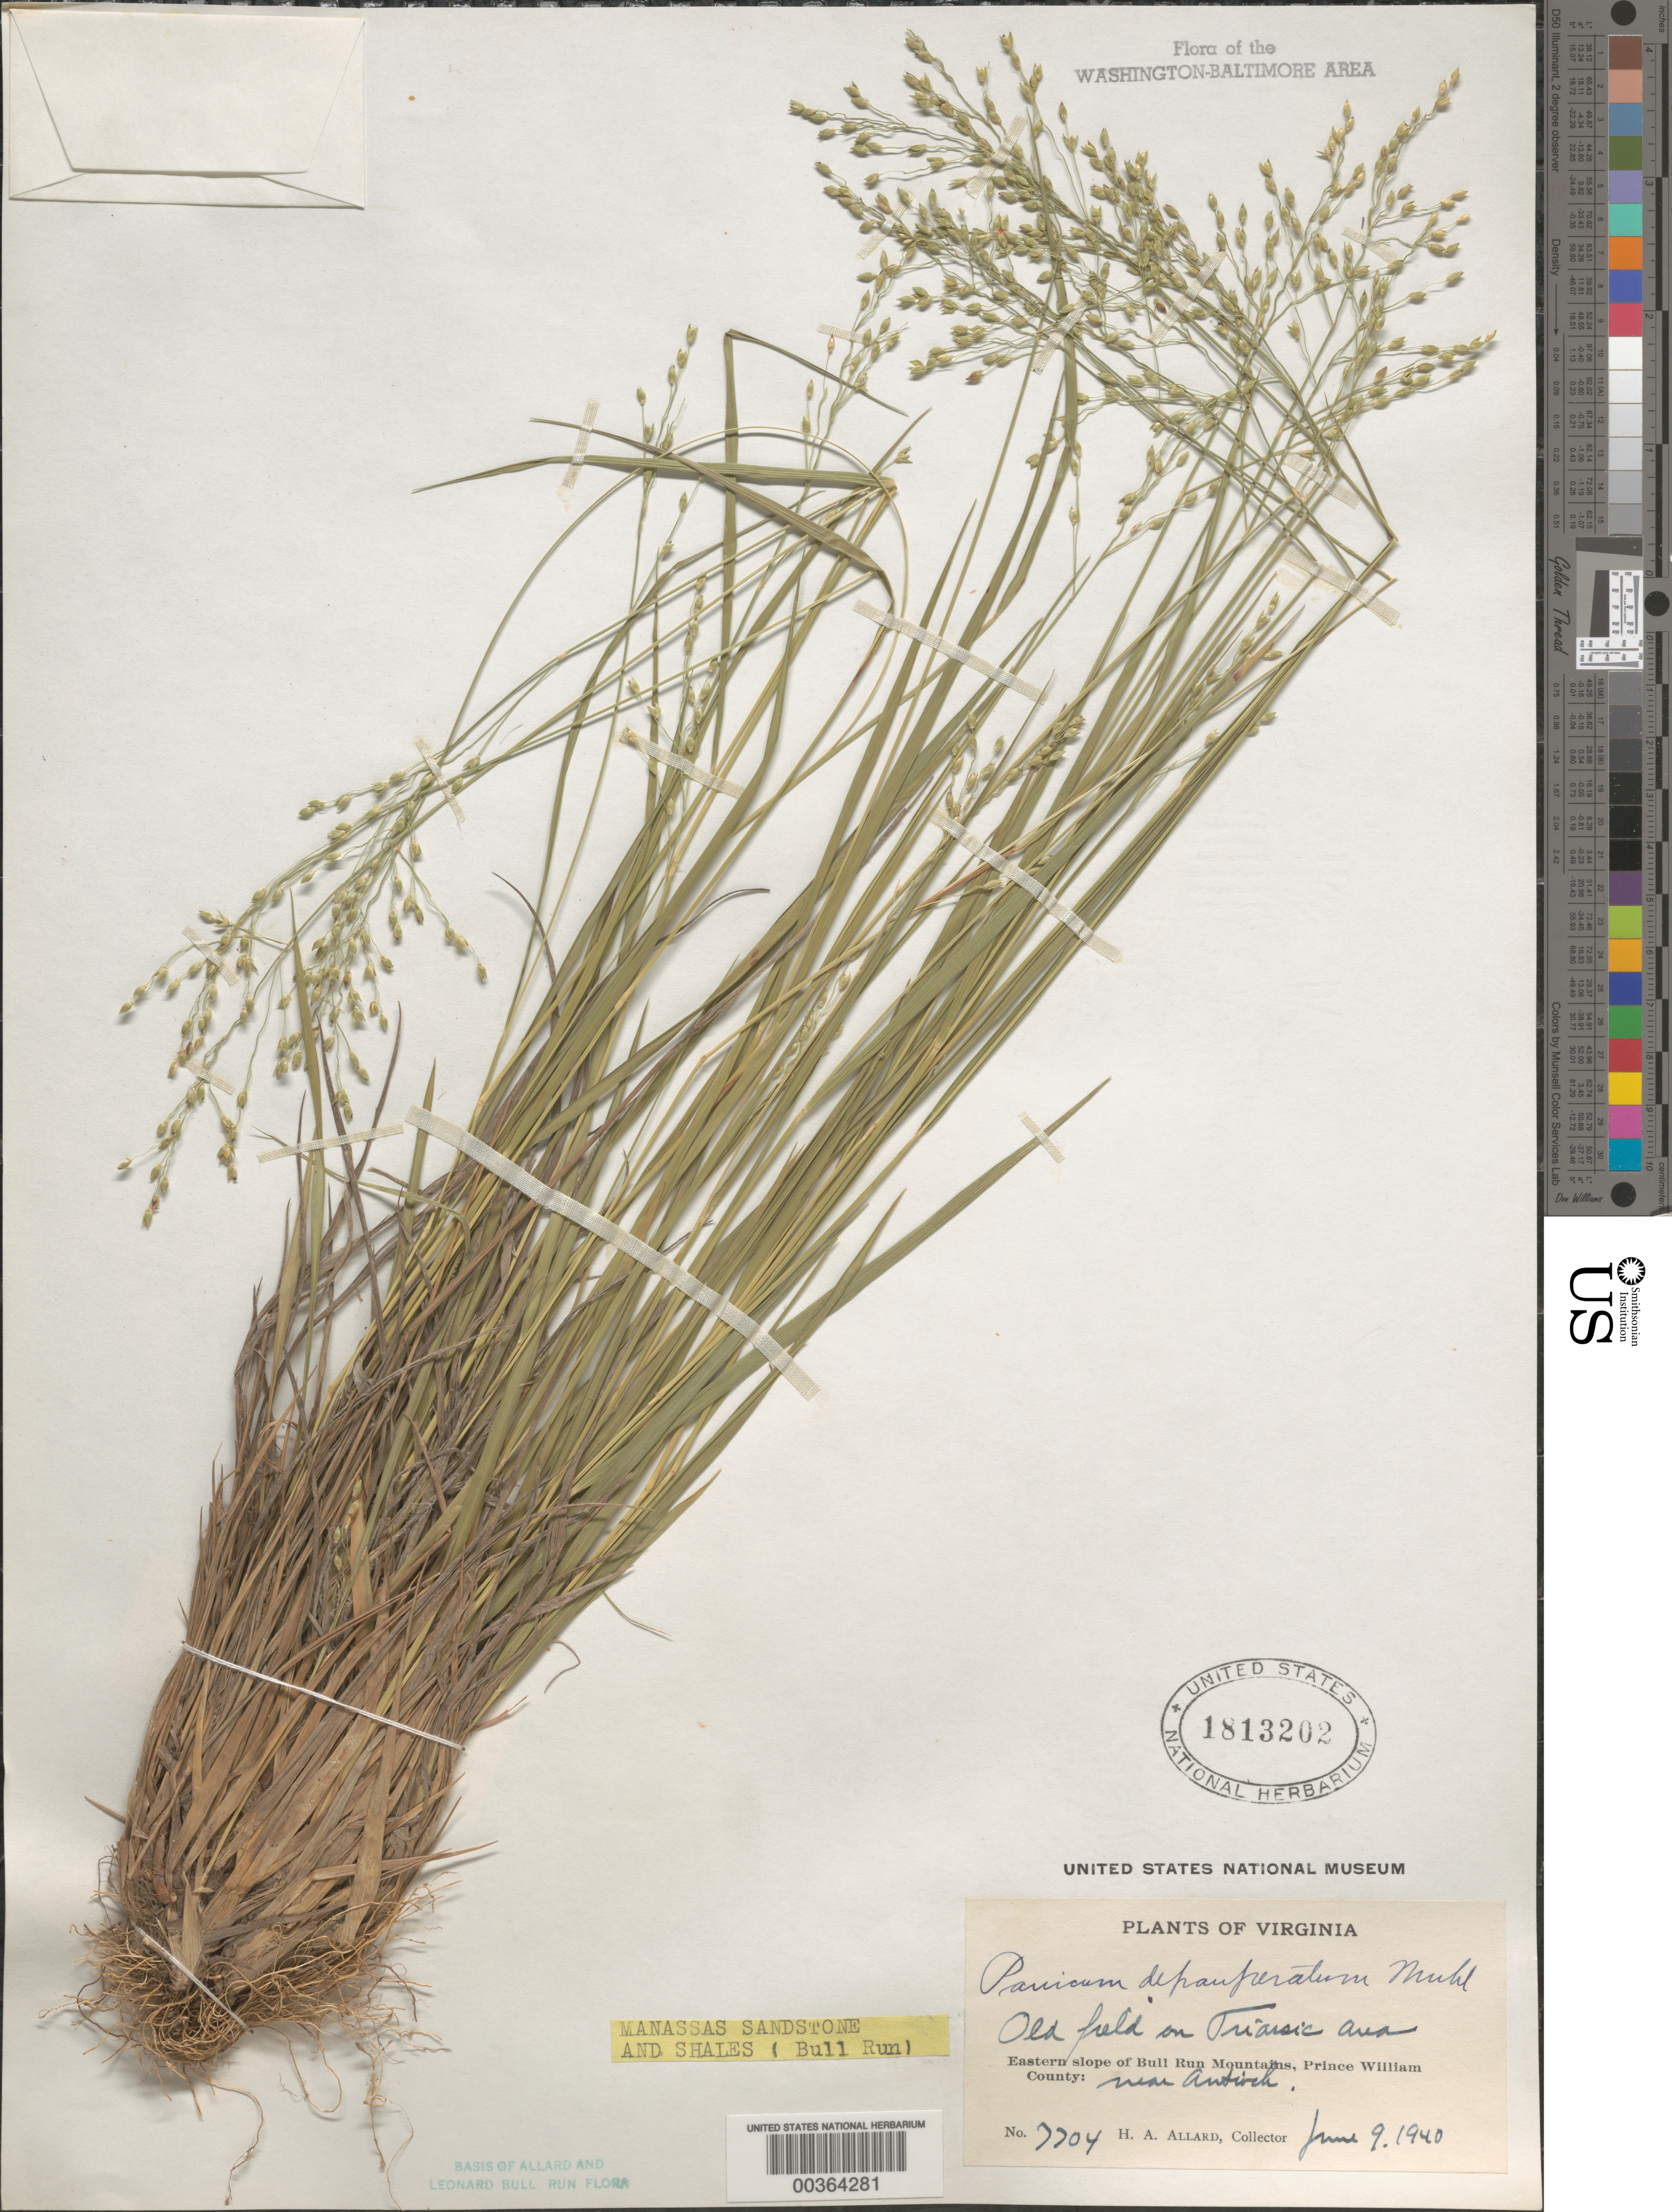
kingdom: Plantae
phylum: Tracheophyta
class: Liliopsida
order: Poales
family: Poaceae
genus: Dichanthelium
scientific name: Dichanthelium depauperatum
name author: (Muhl.) Gould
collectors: H. A. Allard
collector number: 7704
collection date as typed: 09 Jun 1940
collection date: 1940-06-09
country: United States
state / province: Virginia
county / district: Prince William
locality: Near Antioch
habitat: Old field on triassic area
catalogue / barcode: US 1813202